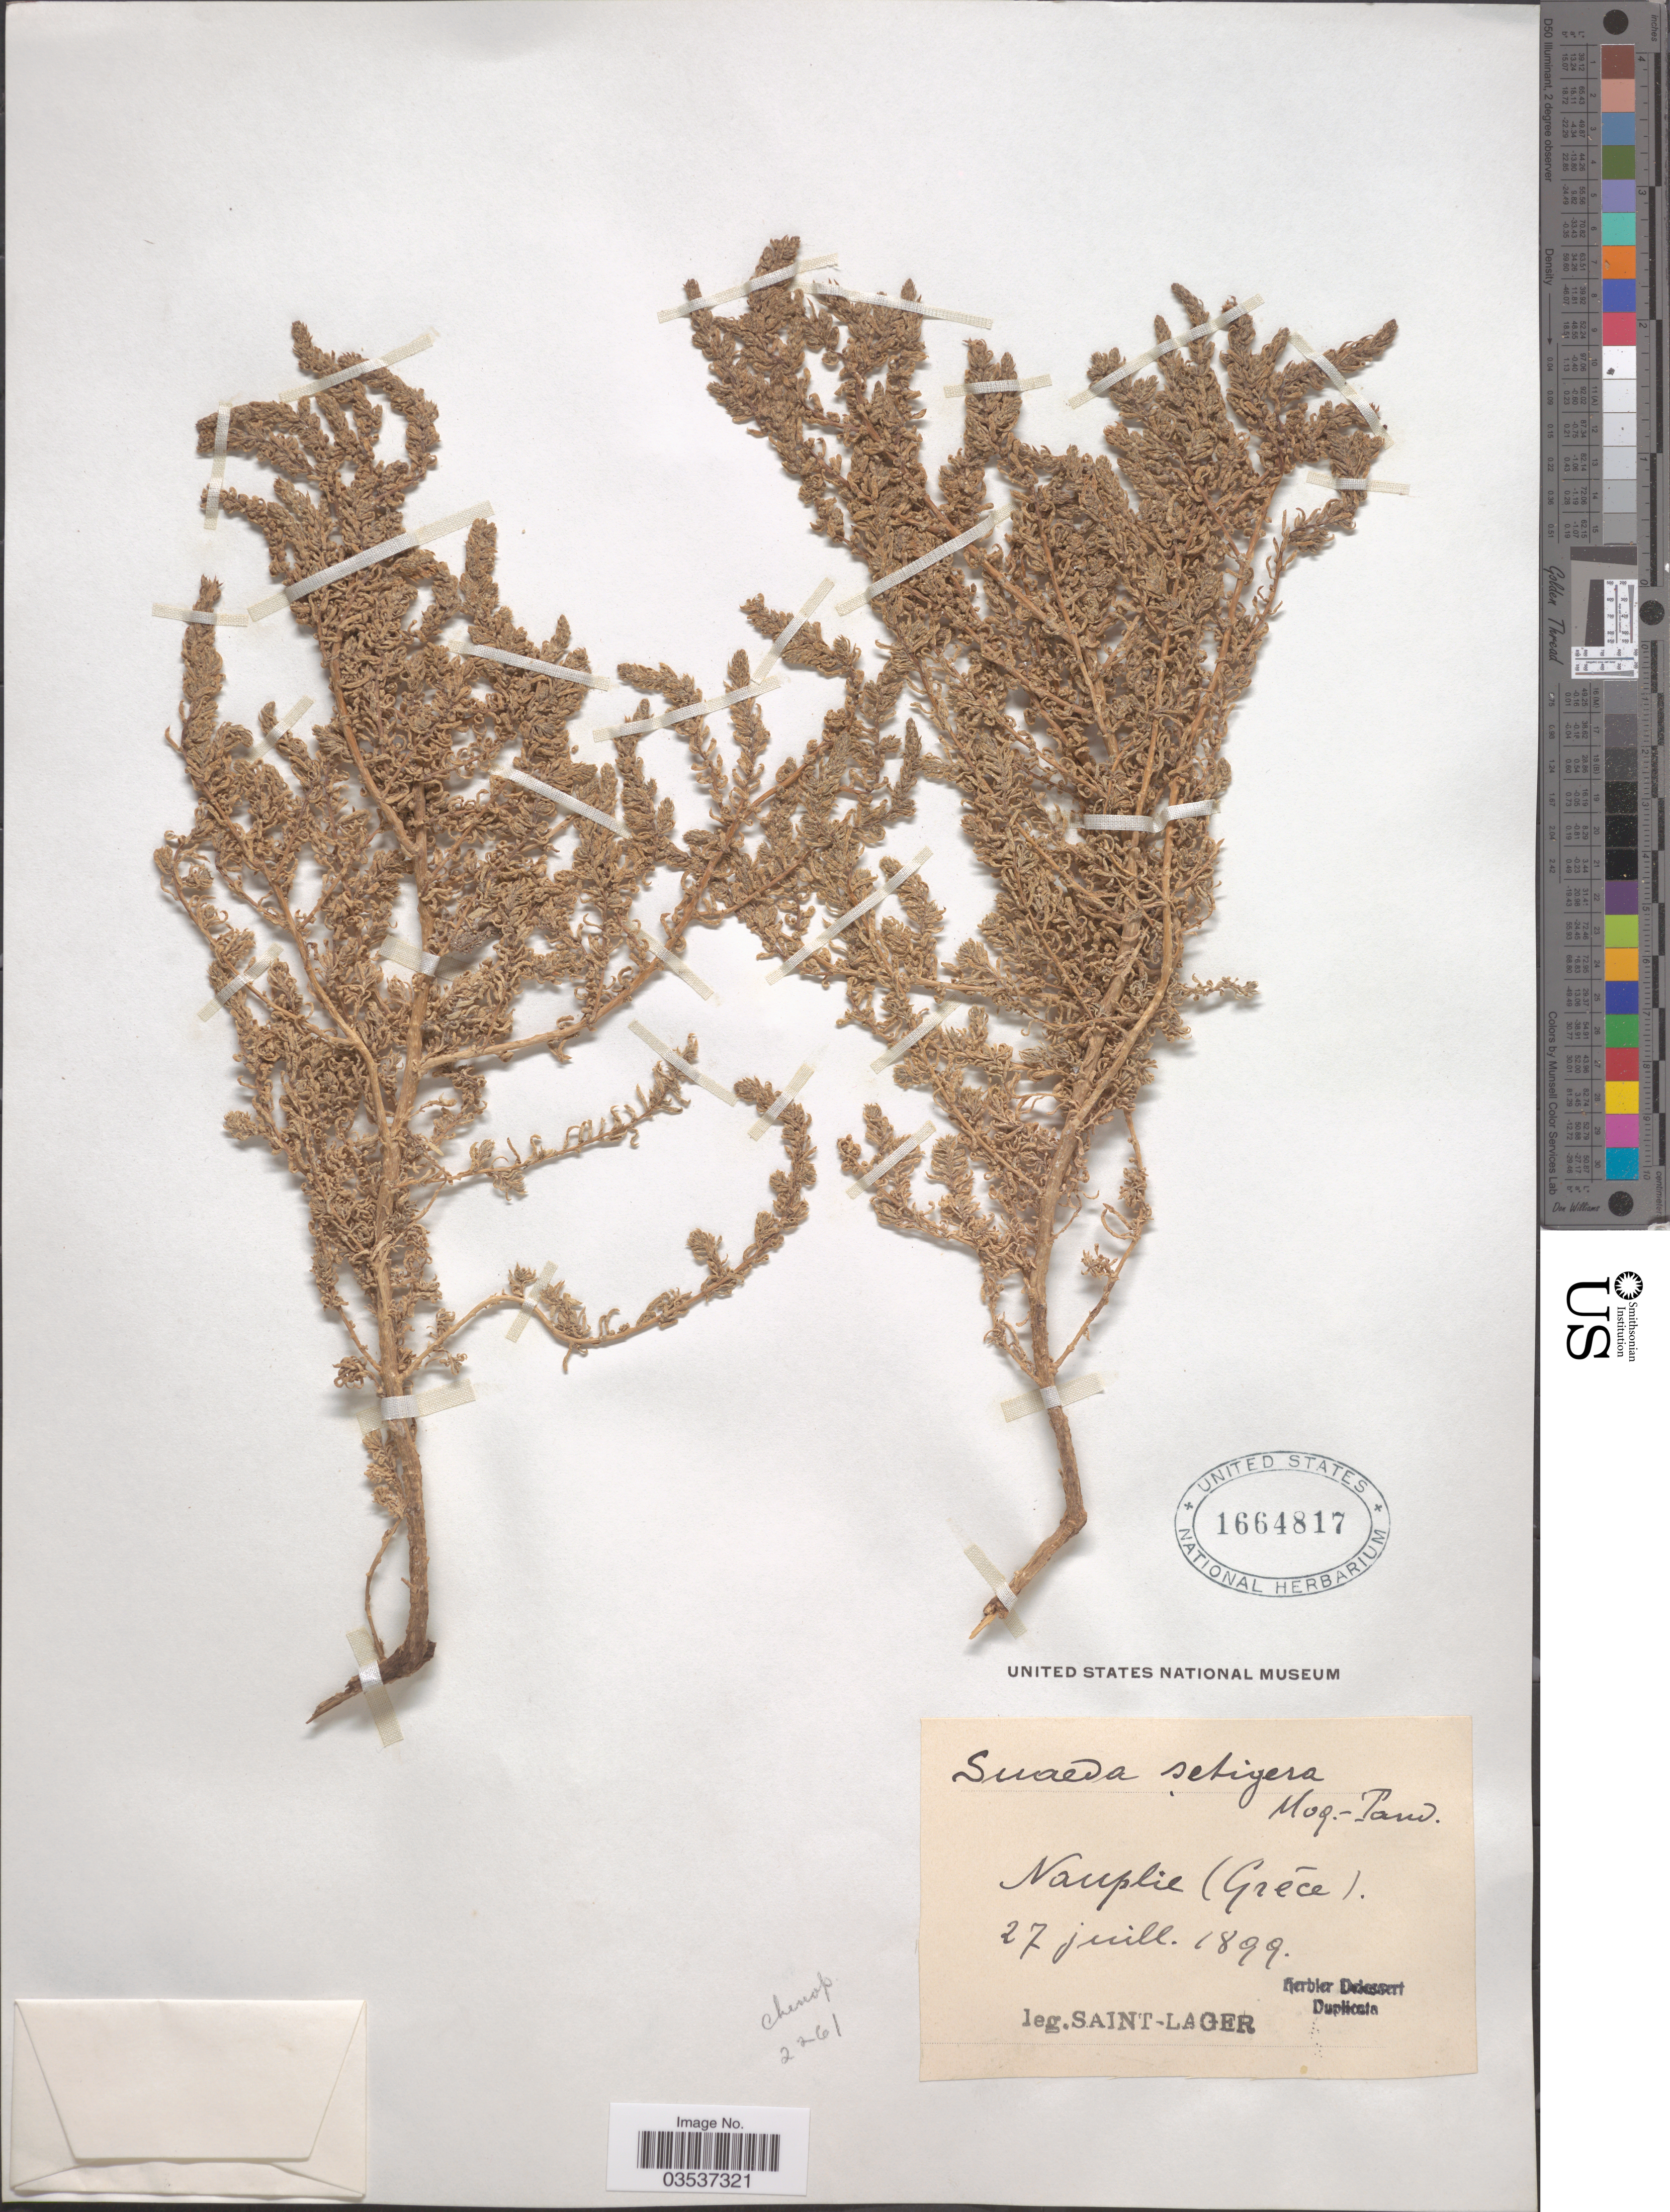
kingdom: Plantae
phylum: Tracheophyta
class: Magnoliopsida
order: Caryophyllales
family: Amaranthaceae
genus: Suaeda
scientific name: Suaeda setigera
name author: (DC.) Moq.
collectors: Saint-Lager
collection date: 1899-07-27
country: Greece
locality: Nauplie (Gréce).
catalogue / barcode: US 1664817